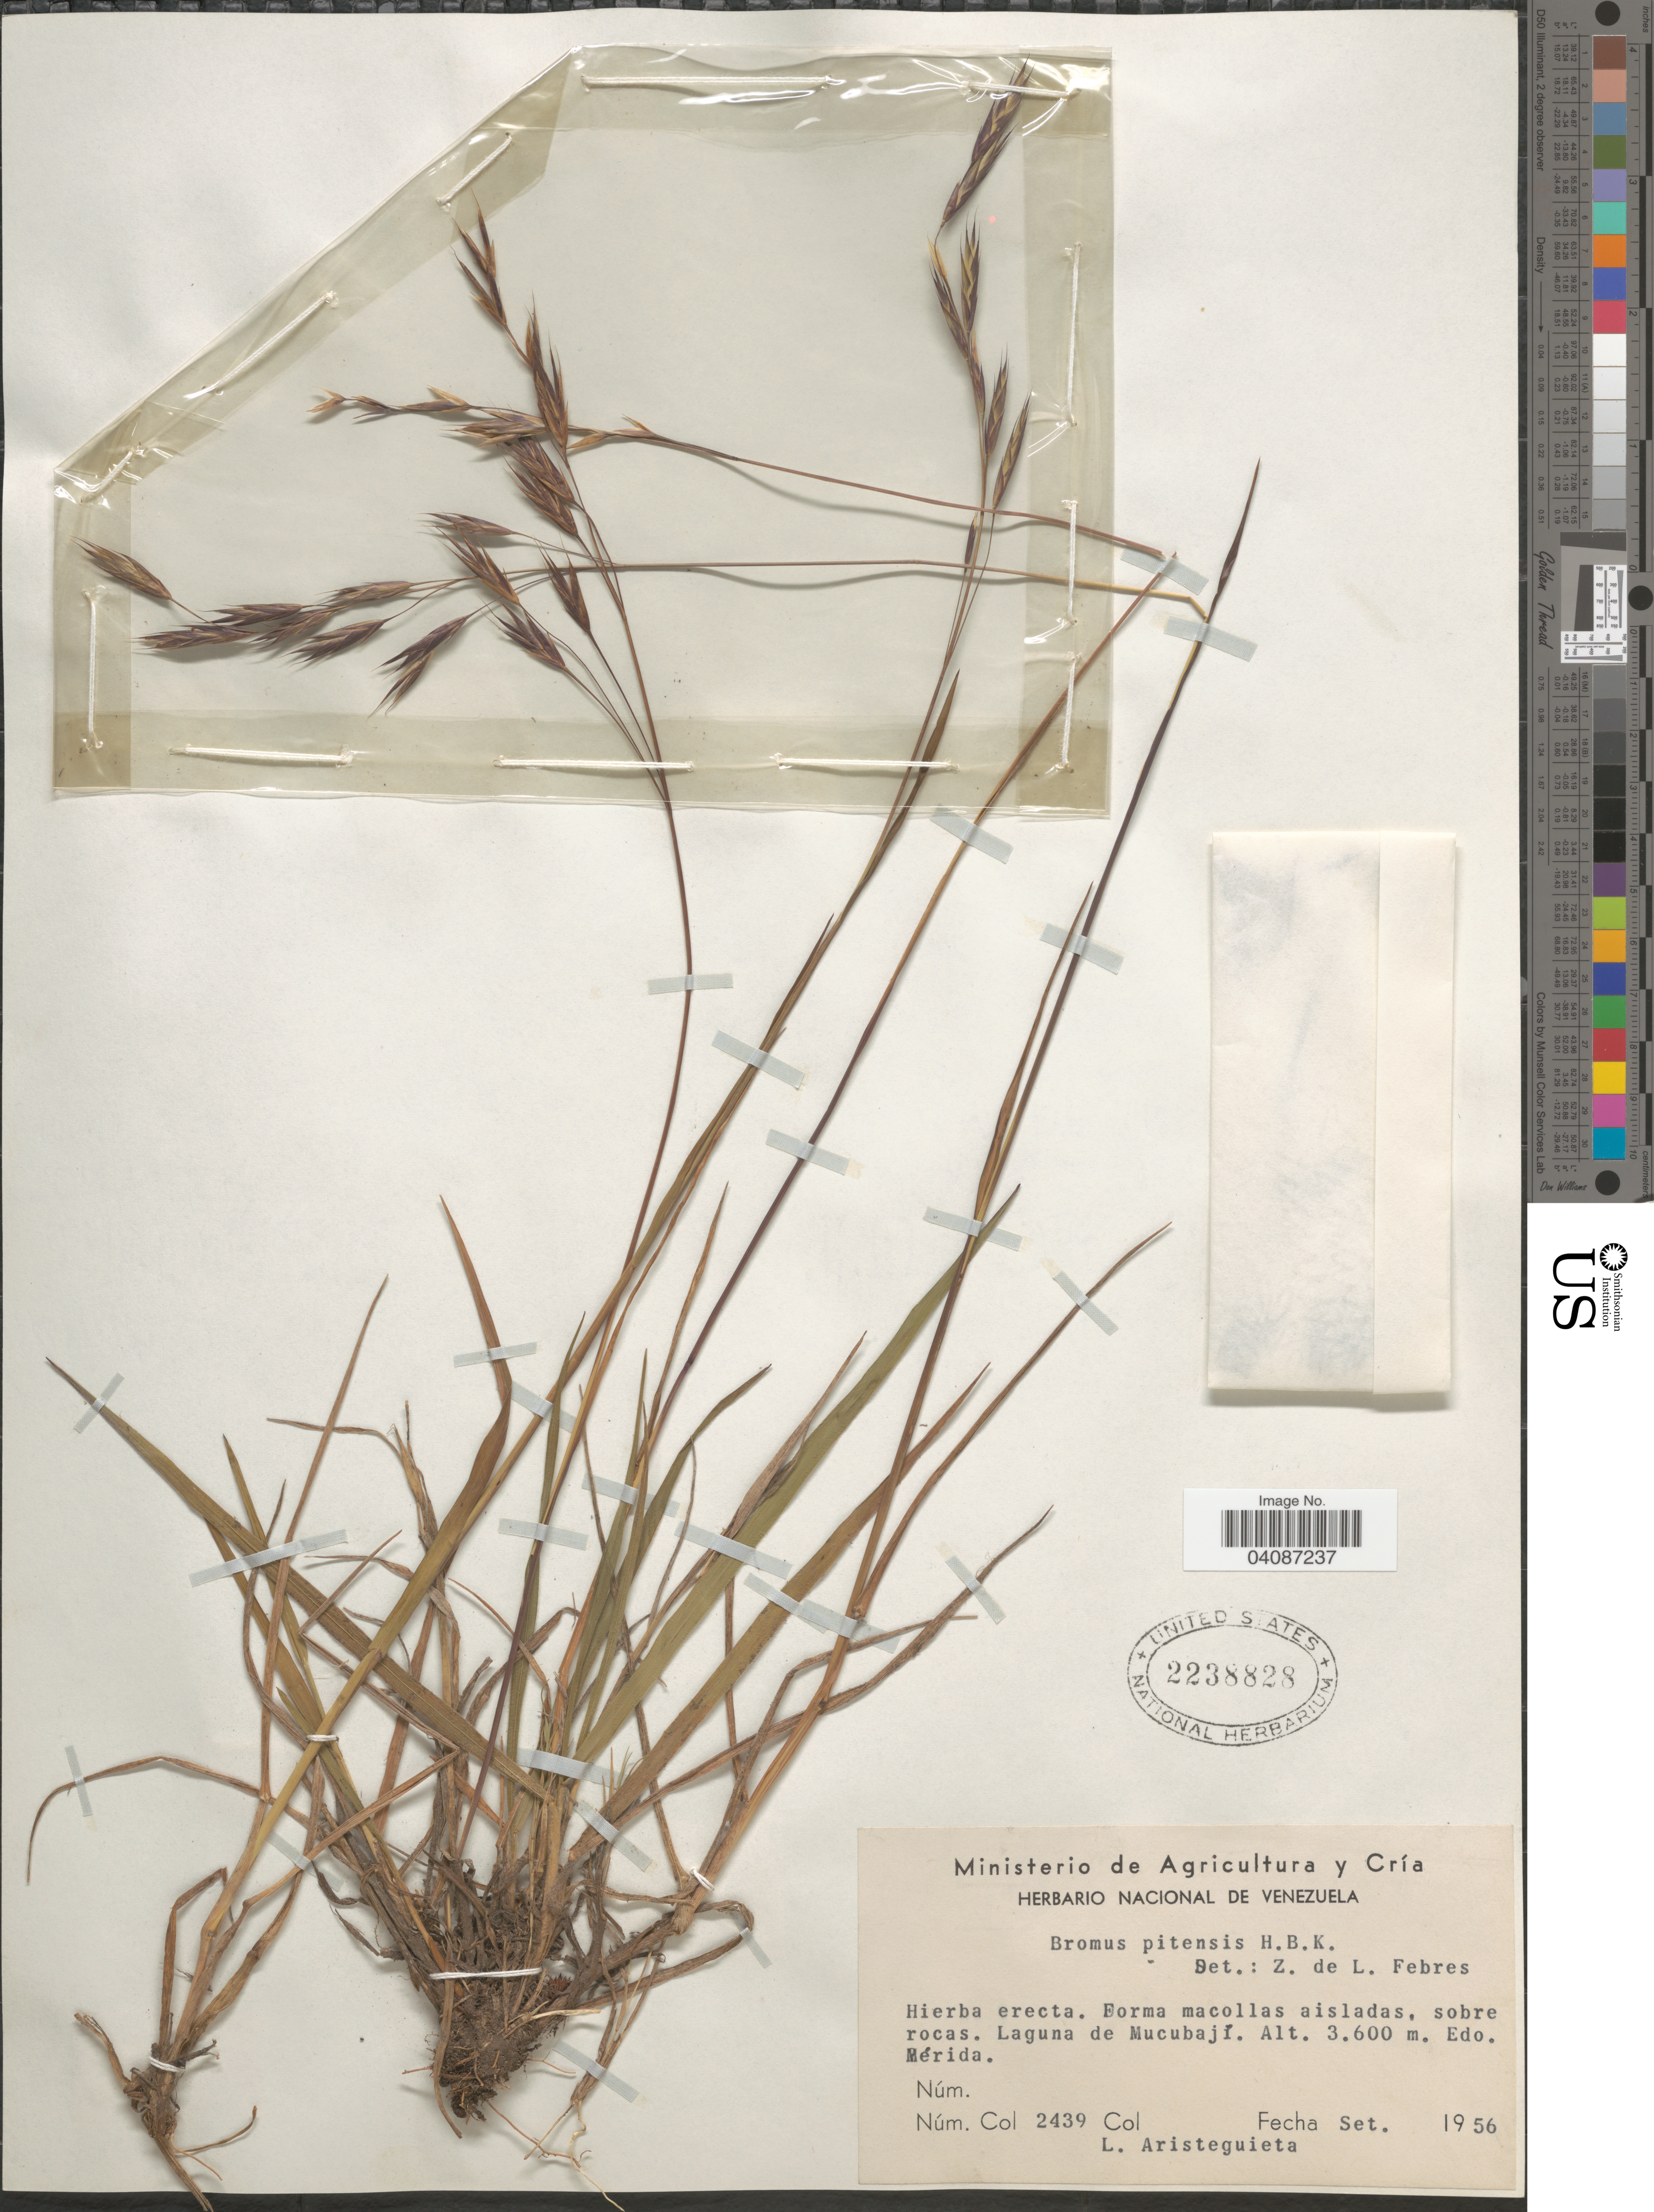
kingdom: Plantae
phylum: Tracheophyta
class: Liliopsida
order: Poales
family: Poaceae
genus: Bromus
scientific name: Bromus pitensis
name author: Kunth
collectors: L. Aristeguieta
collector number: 2439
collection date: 1956-09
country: Venezuela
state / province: Merida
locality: Laguna de Mucubají.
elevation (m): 3600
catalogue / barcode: US 2238828